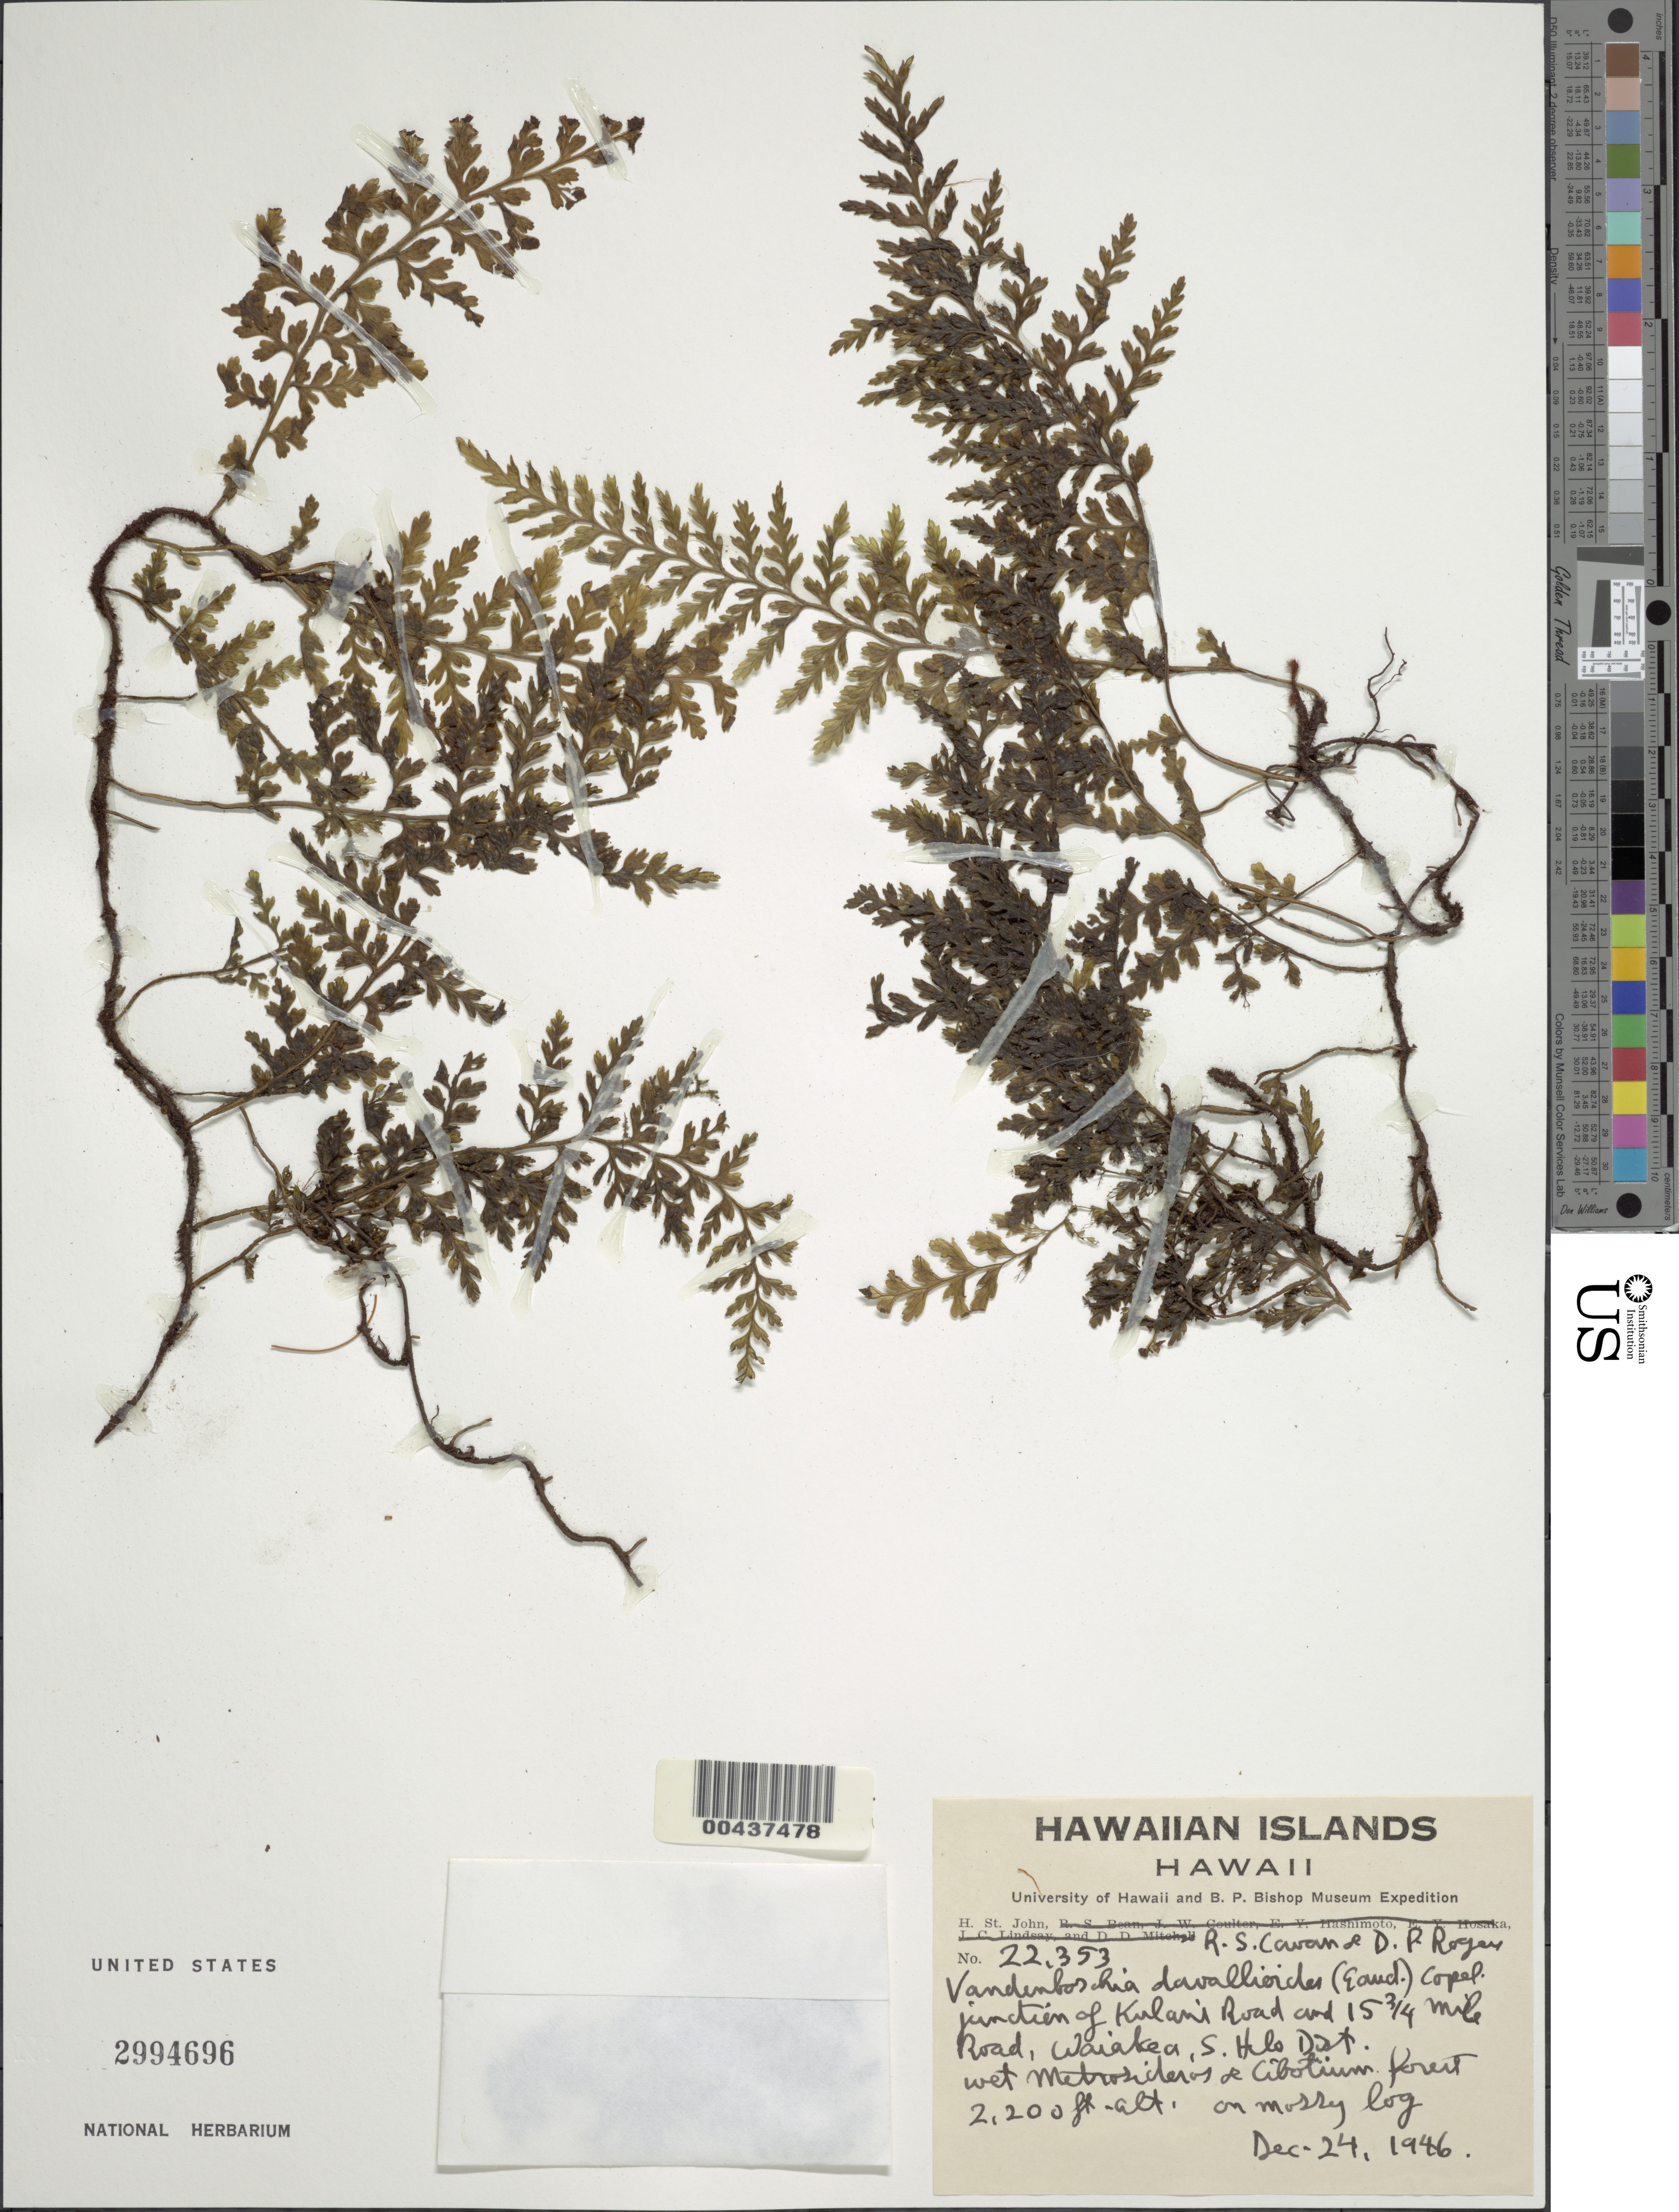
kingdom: Plantae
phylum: Tracheophyta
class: Polypodiopsida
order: Hymenophyllales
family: Hymenophyllaceae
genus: Vandenboschia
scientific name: Vandenboschia davallioides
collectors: H. St. John, R. S. Cowan & D. Rogers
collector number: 22353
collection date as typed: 24 Dec 1946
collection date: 1946-12-24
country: United States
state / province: Hawaii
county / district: Hawaii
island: Hawaii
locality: junction of Kulani Road and 15 3/4 Mile Road, Waiakea, S Hilo Dist.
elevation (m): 671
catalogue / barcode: US 2994696